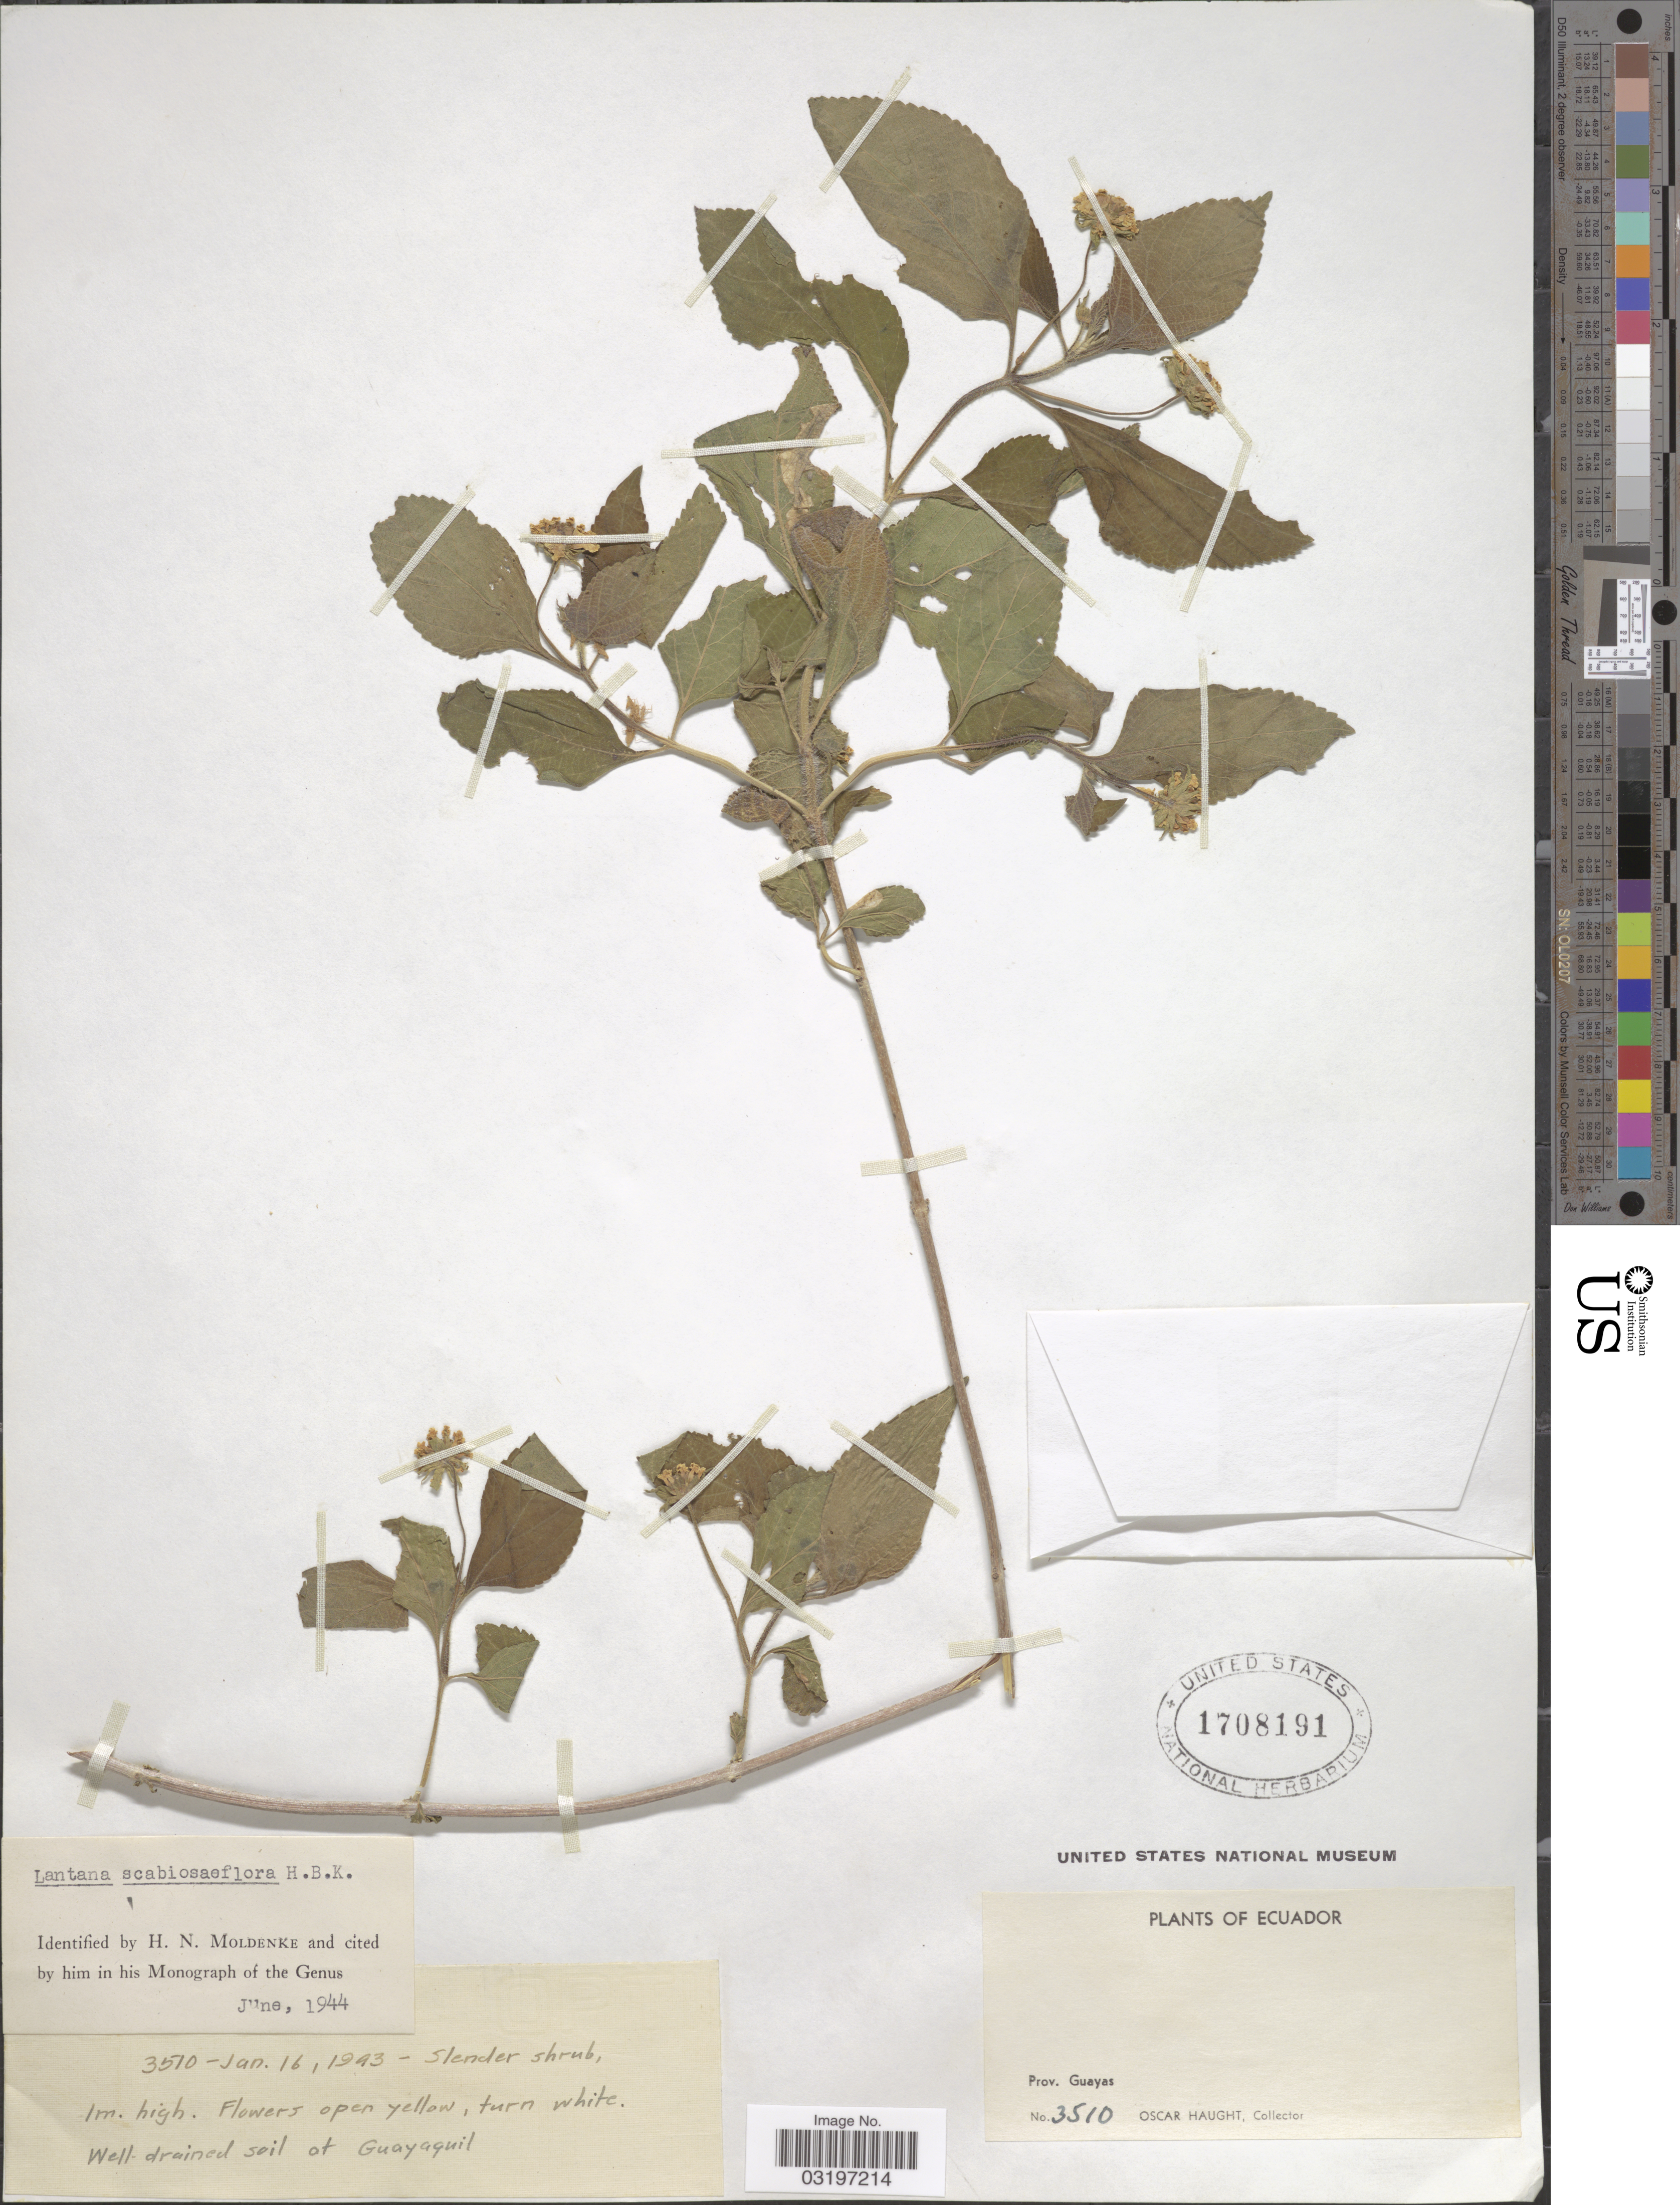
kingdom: Plantae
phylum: Tracheophyta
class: Magnoliopsida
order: Lamiales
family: Verbenaceae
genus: Lantana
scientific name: Lantana scabiosiflora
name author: Kunth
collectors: O. L. Haught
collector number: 3510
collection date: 1943-01-16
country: Ecuador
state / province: Guayas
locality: Well drained soil at Guayaquil.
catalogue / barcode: US 1708191